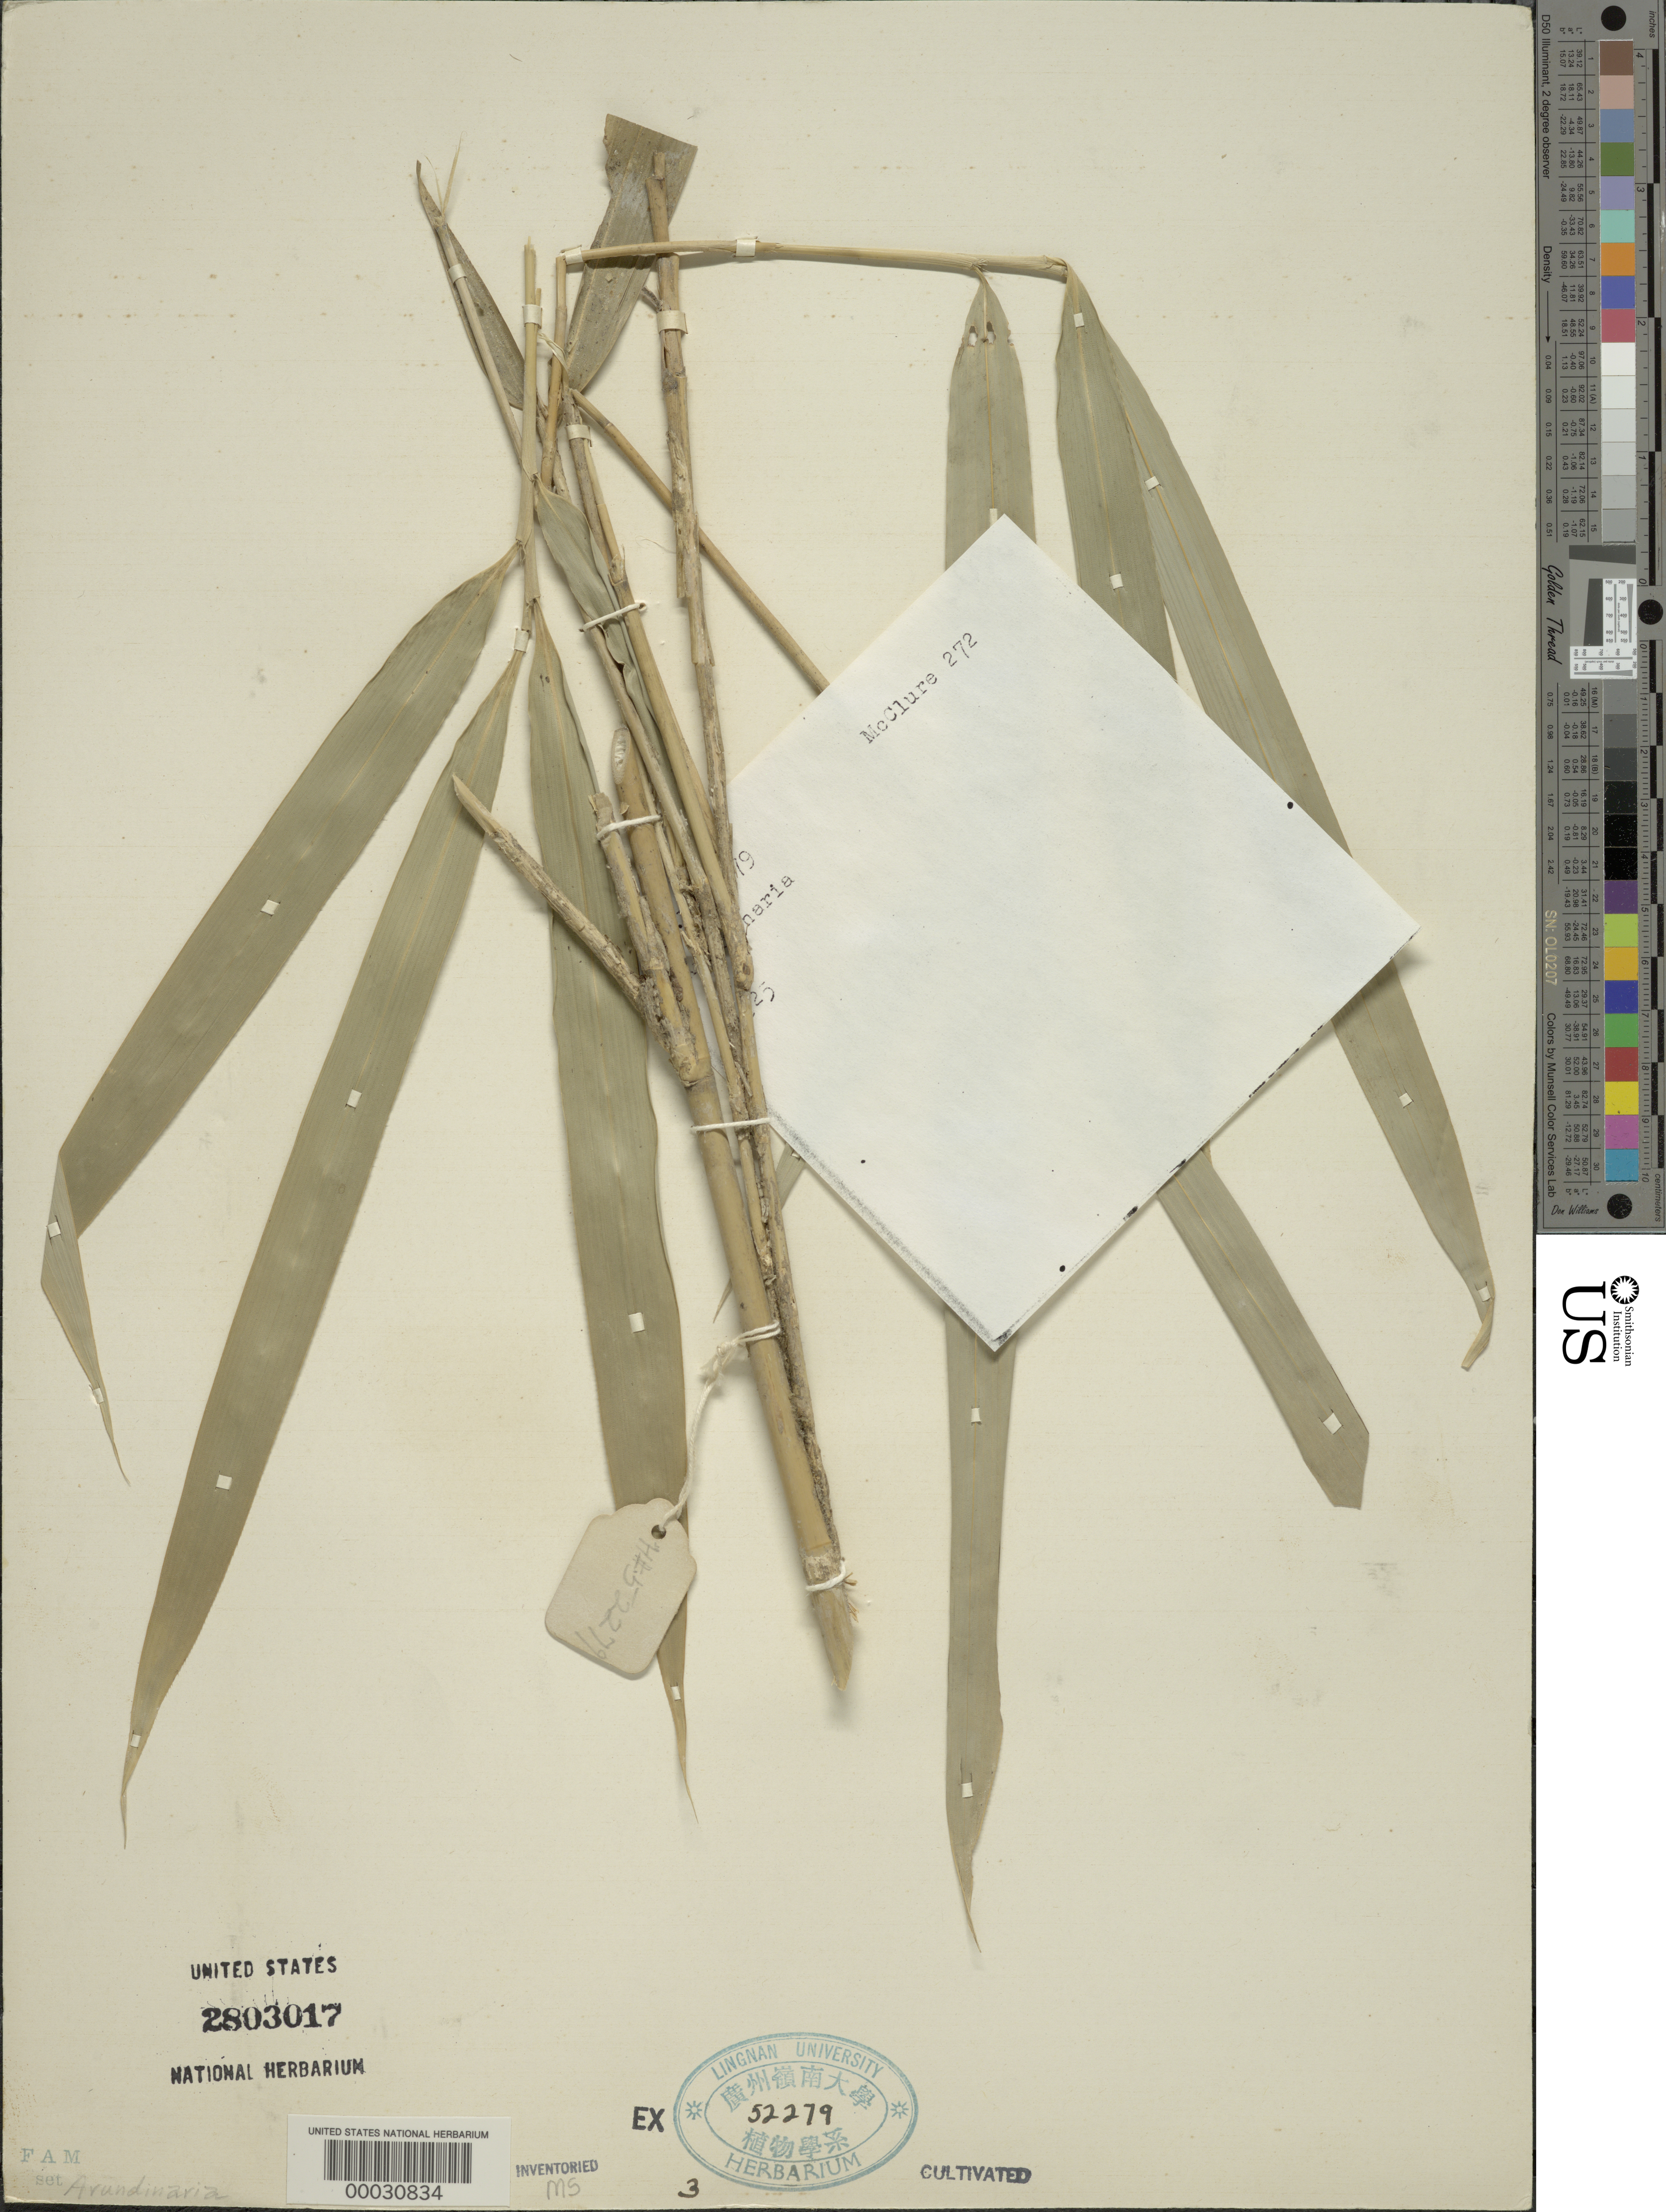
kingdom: Plantae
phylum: Tracheophyta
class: Liliopsida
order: Poales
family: Poaceae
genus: Arundinaria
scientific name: Arundinaria sp.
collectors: F. A. McClure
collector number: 272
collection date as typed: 1925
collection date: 1925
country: China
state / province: Guangdong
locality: Lingnan university bamboo garden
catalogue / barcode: US 2803017